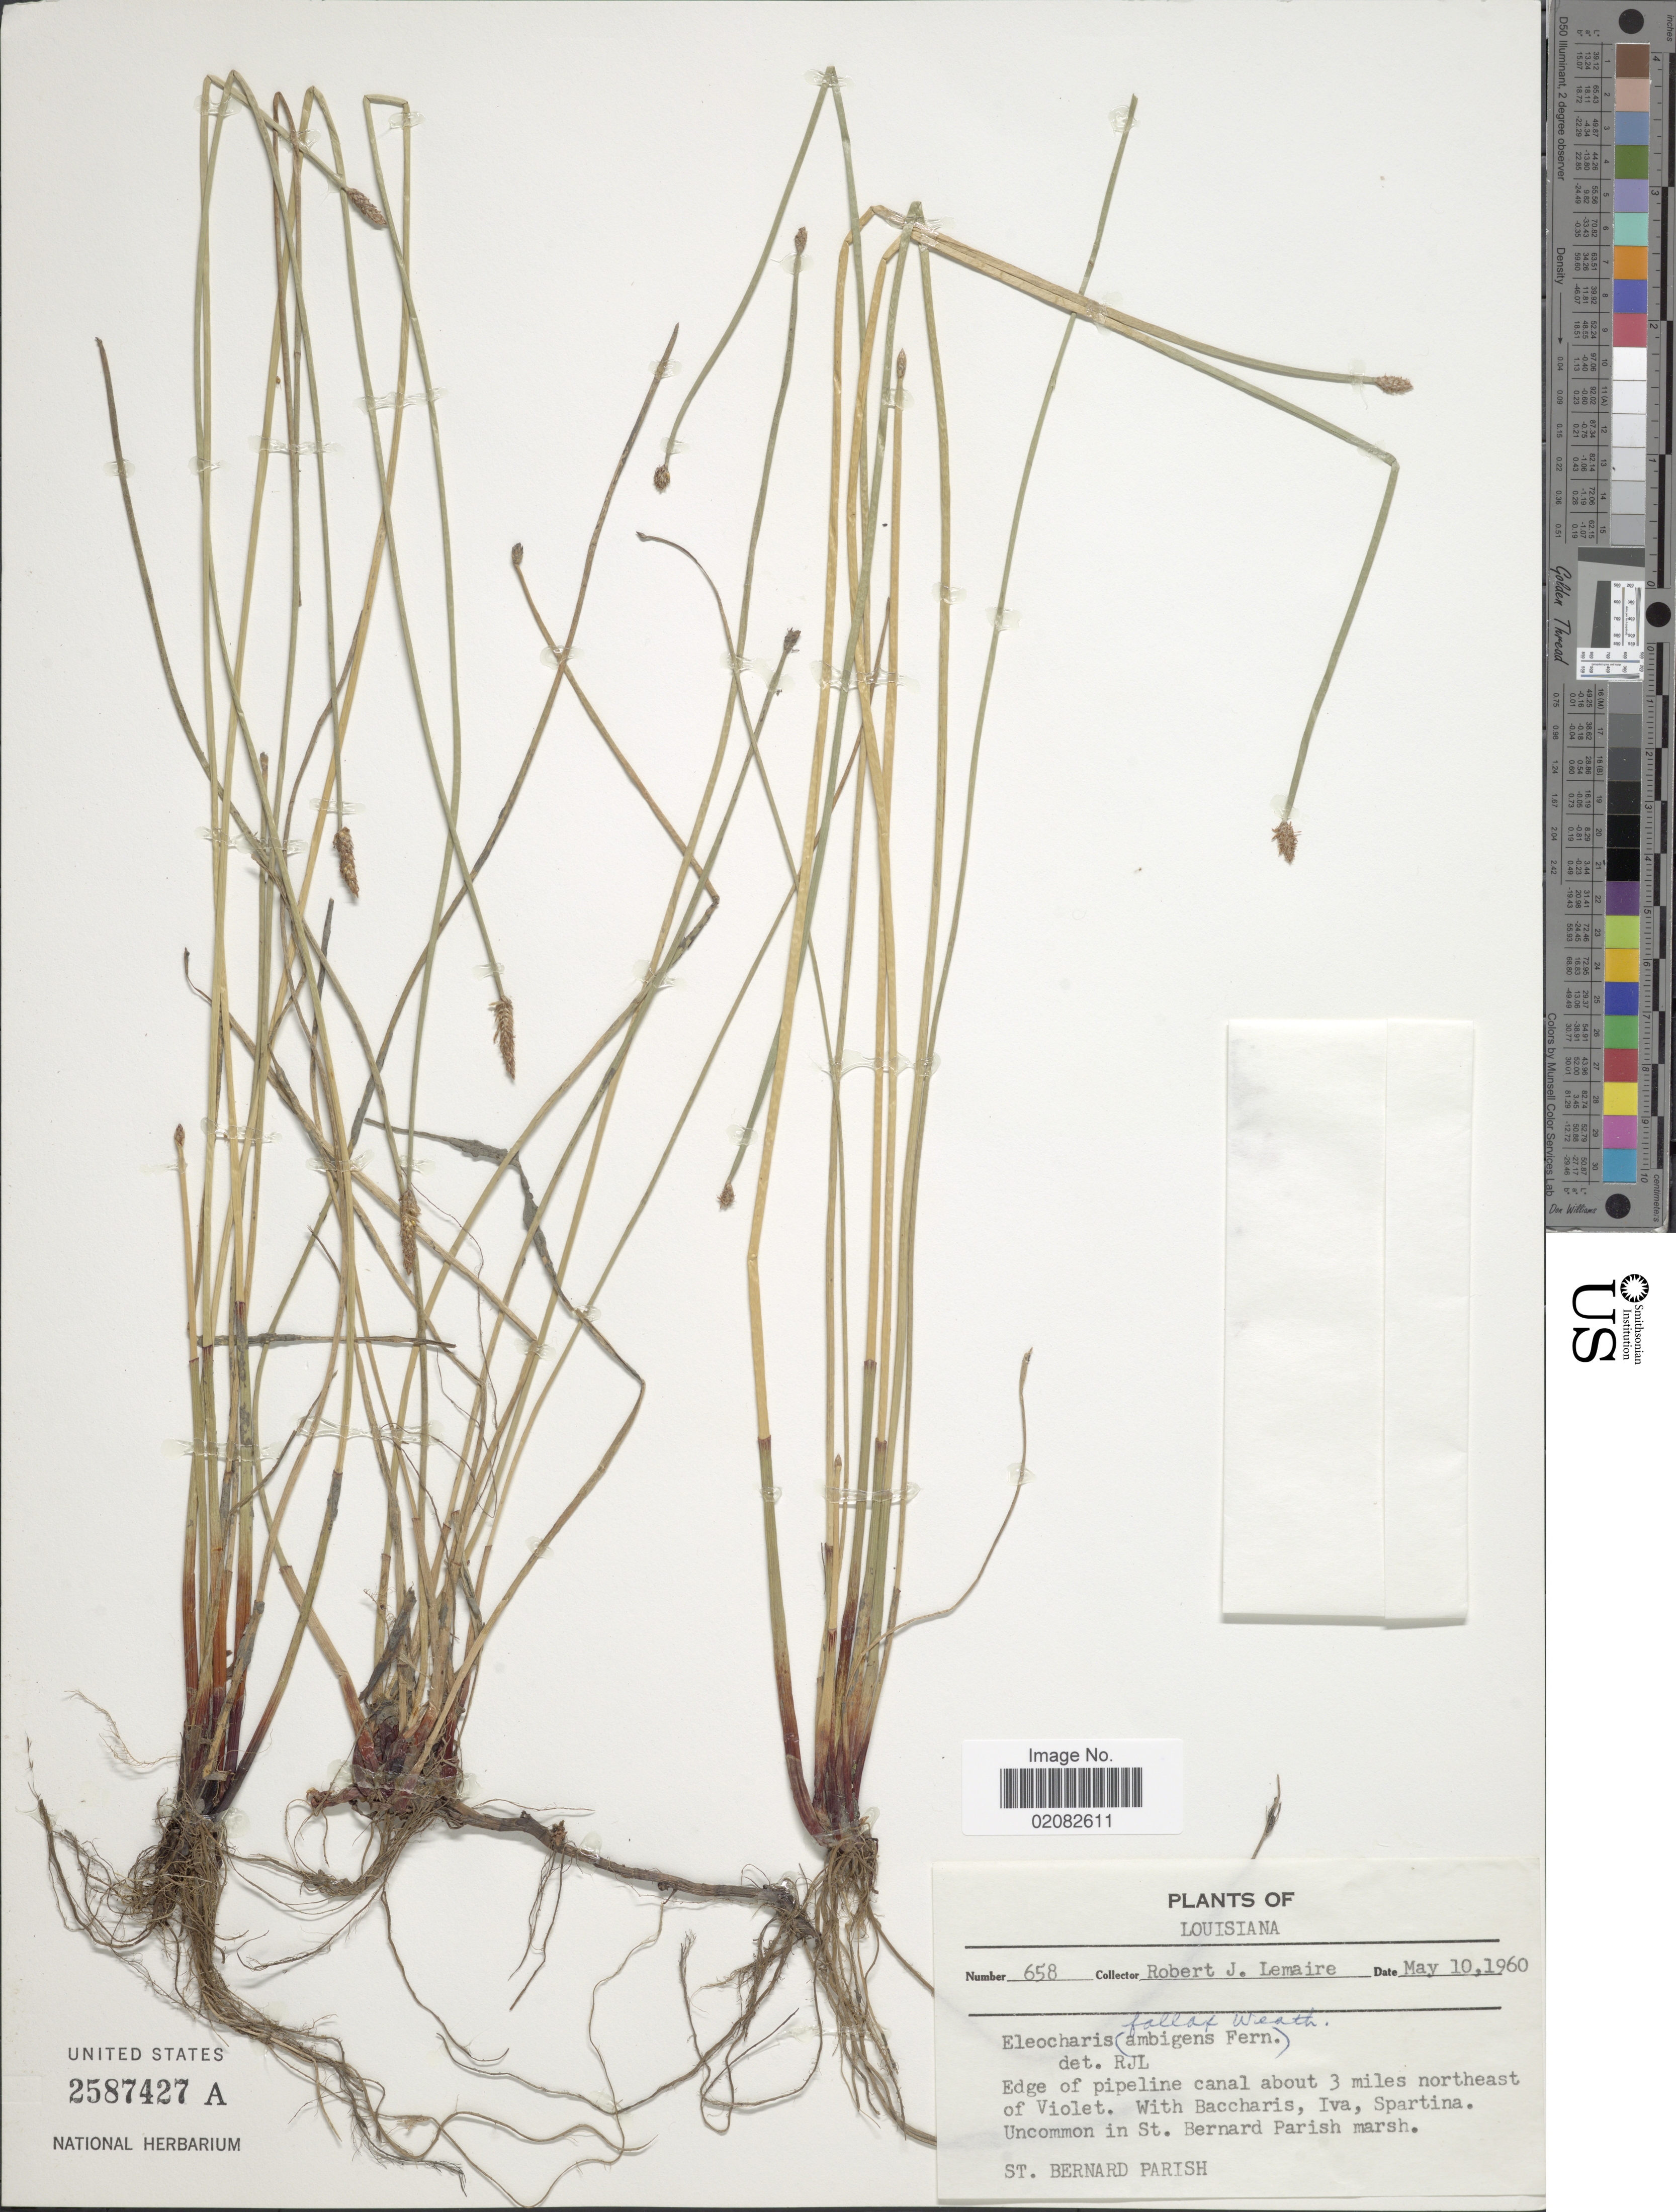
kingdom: Plantae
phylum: Tracheophyta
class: Liliopsida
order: Poales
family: Cyperaceae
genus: Eleocharis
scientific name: Eleocharis fallax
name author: Weath.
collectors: R. J. Lemaire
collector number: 658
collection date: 1960-05-10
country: United States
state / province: Louisiana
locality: Edge of pipeline canal about 3 miles northeast of Violet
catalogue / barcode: US 2587427A